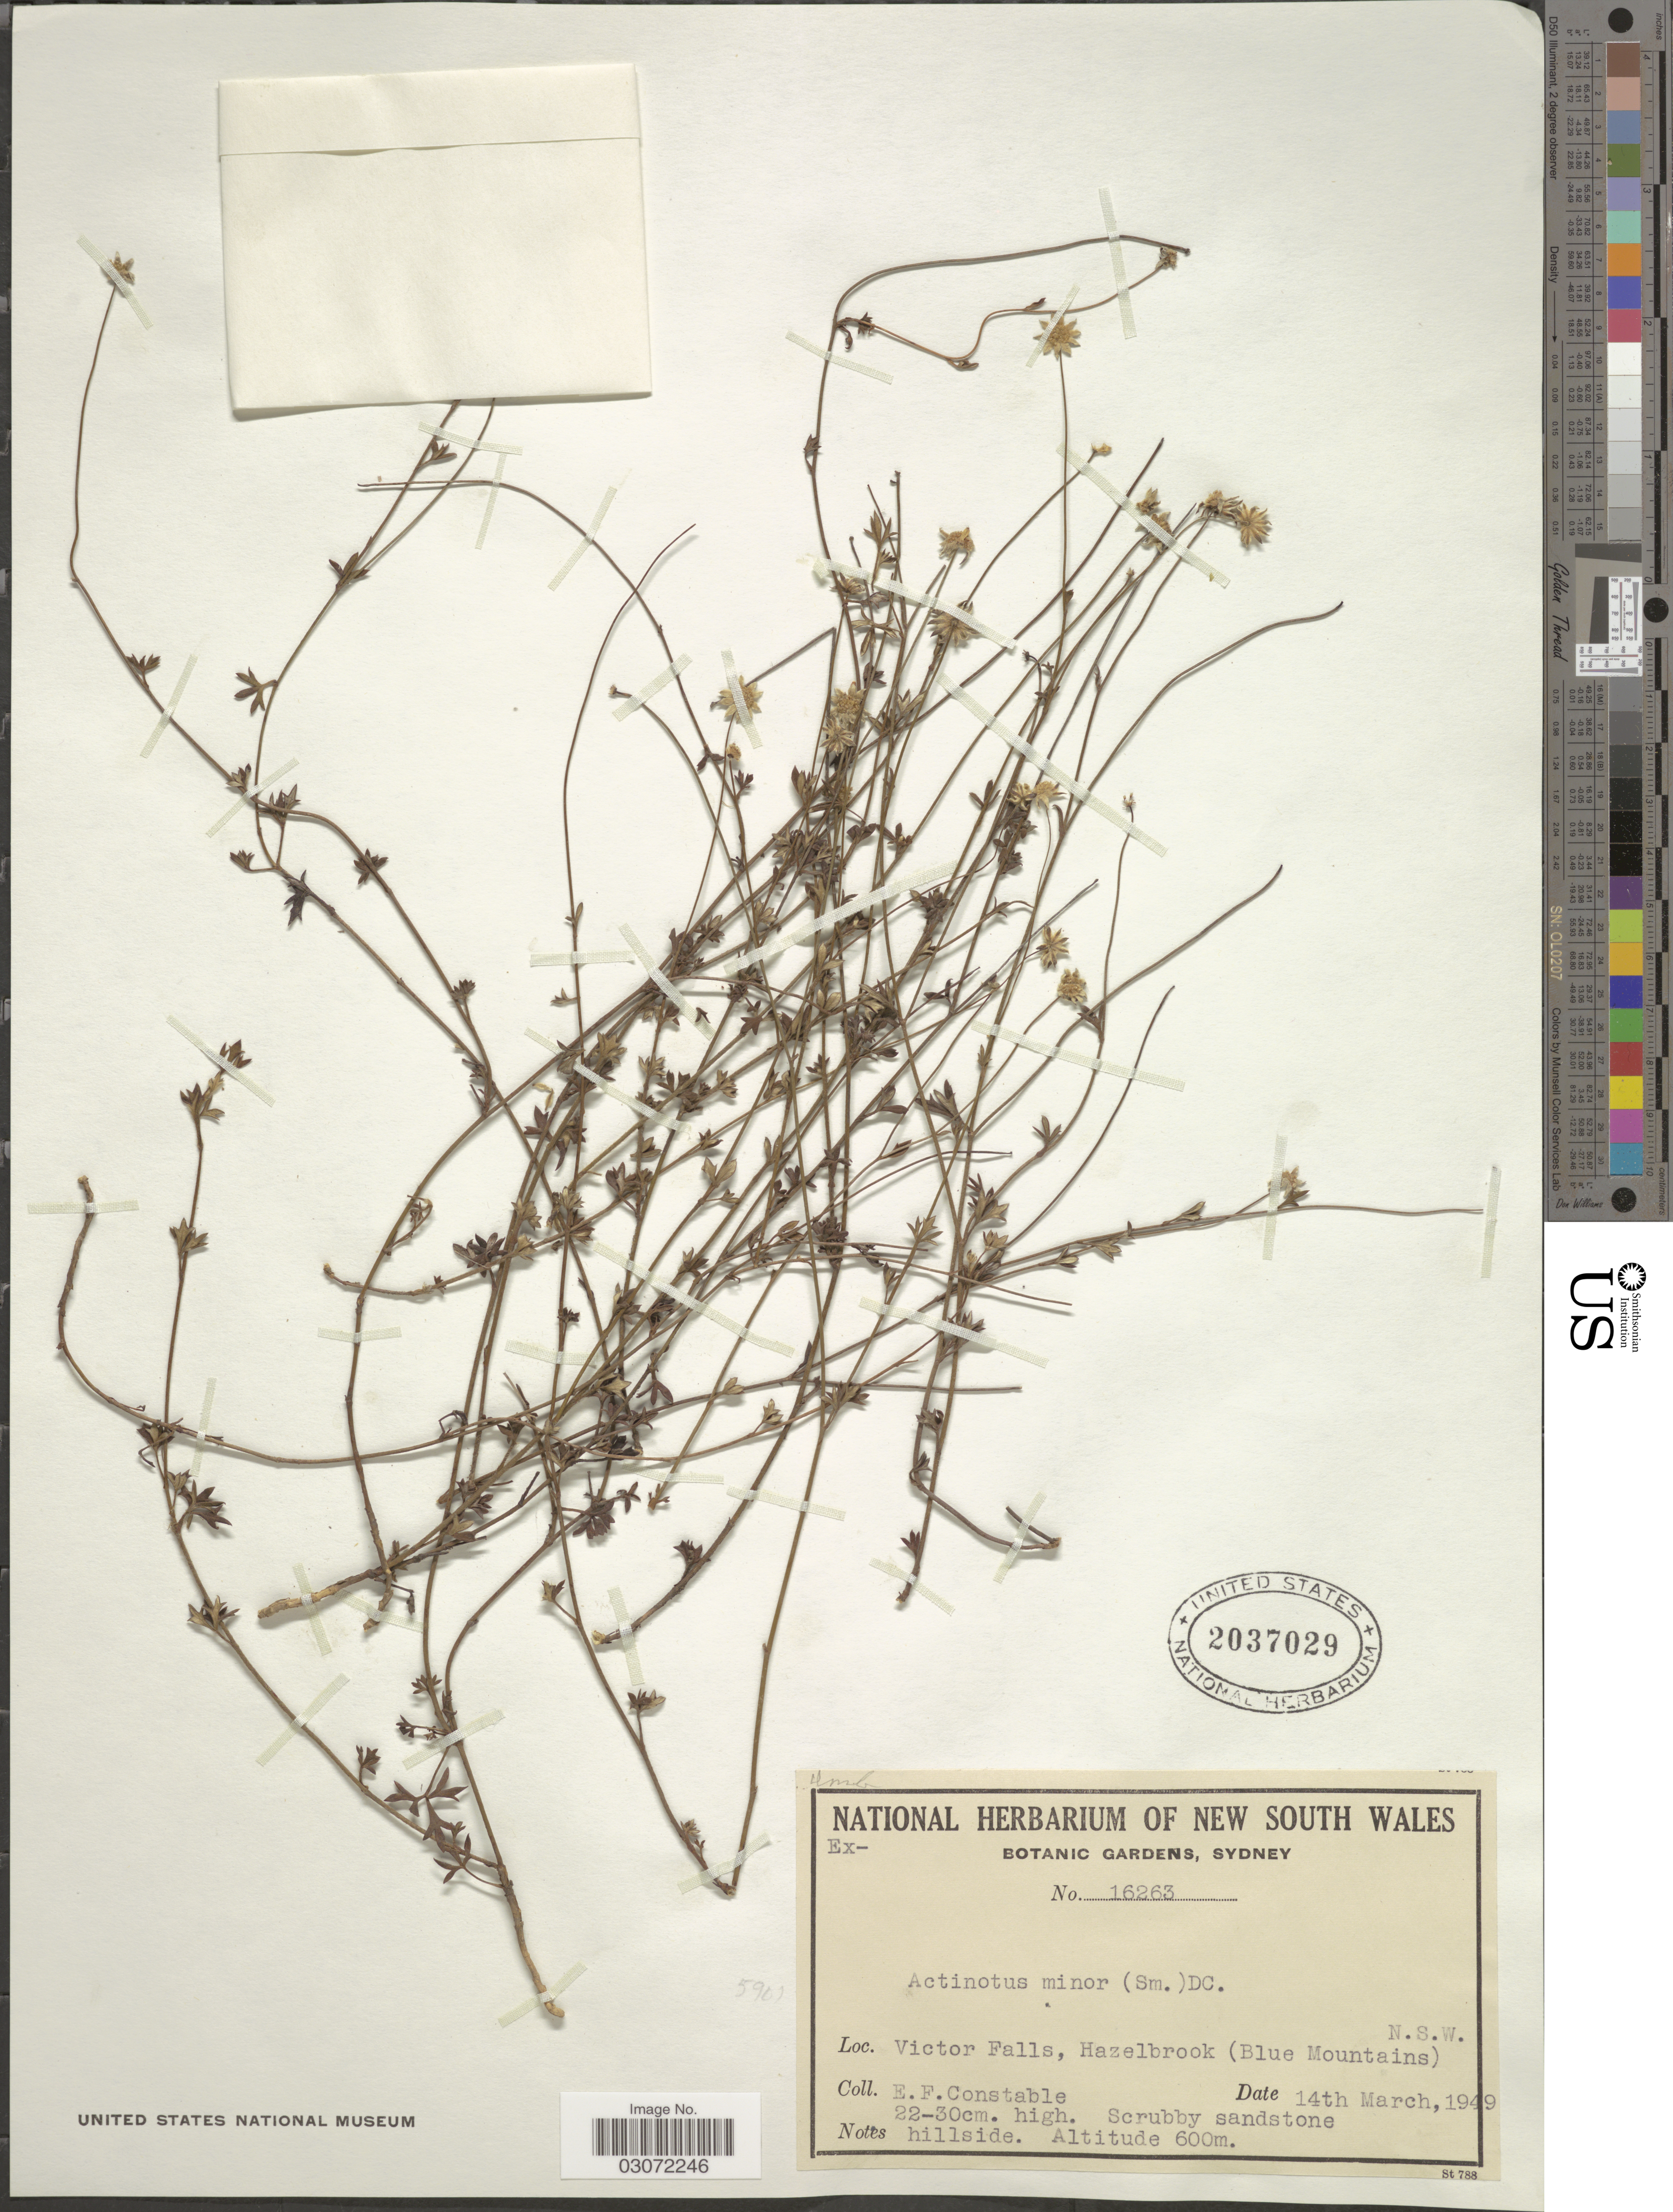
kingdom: Plantae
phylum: Tracheophyta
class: Magnoliopsida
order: Apiales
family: Apiaceae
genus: Actinotus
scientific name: Actinotus minor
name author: (Sm.) DC.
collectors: E. F. Constable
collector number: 16263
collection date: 1949-03-14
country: Australia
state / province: New South Wales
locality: Victor Falls, Hazelbrook (Blue Mountains).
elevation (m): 600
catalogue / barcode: US 2037029